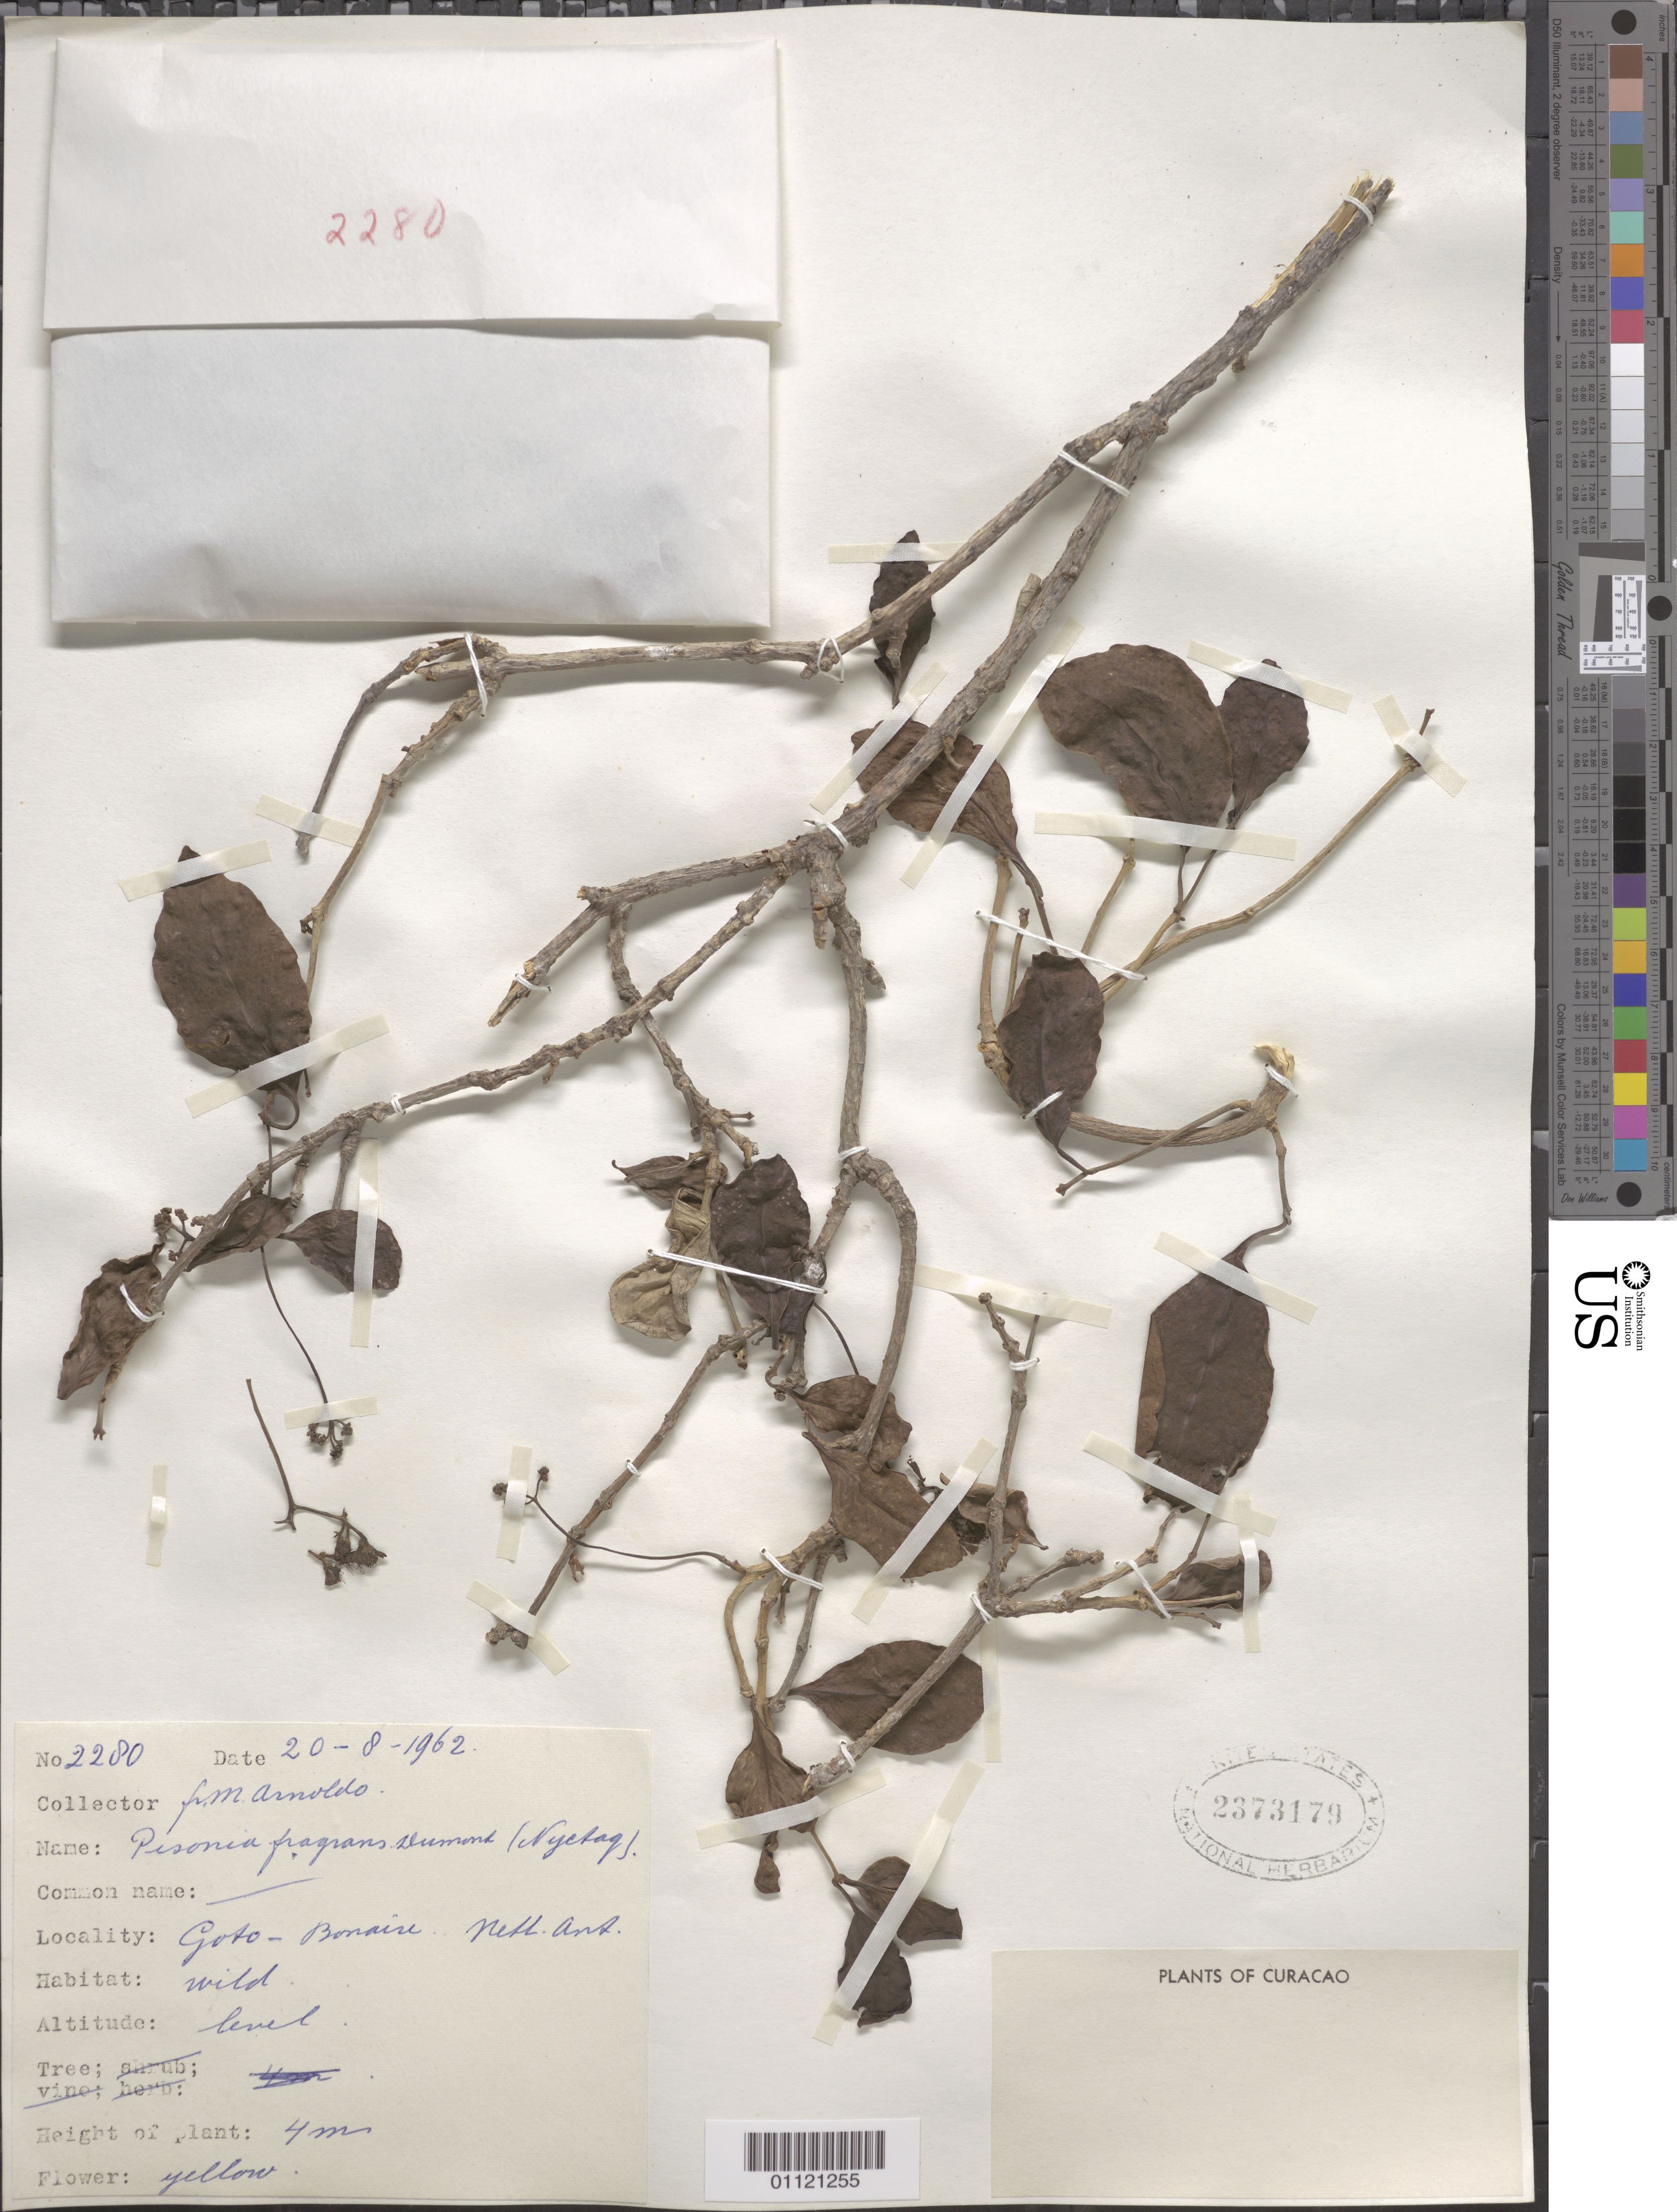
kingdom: Plantae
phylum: Tracheophyta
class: Magnoliopsida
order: Caryophyllales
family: Nyctaginaceae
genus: Guapira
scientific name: Guapira fragrans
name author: (Dum. Cours.) Little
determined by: Strong, Mark T., (BOT), Smithsonian Institution - National Museum of Natural History (UNITED STATES)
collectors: N. Arnoldo-Broeders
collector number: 2280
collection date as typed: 20 Aug 1962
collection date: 1962-08-20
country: Netherlands Antilles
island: Bonaire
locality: Goto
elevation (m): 0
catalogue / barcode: US 2373179